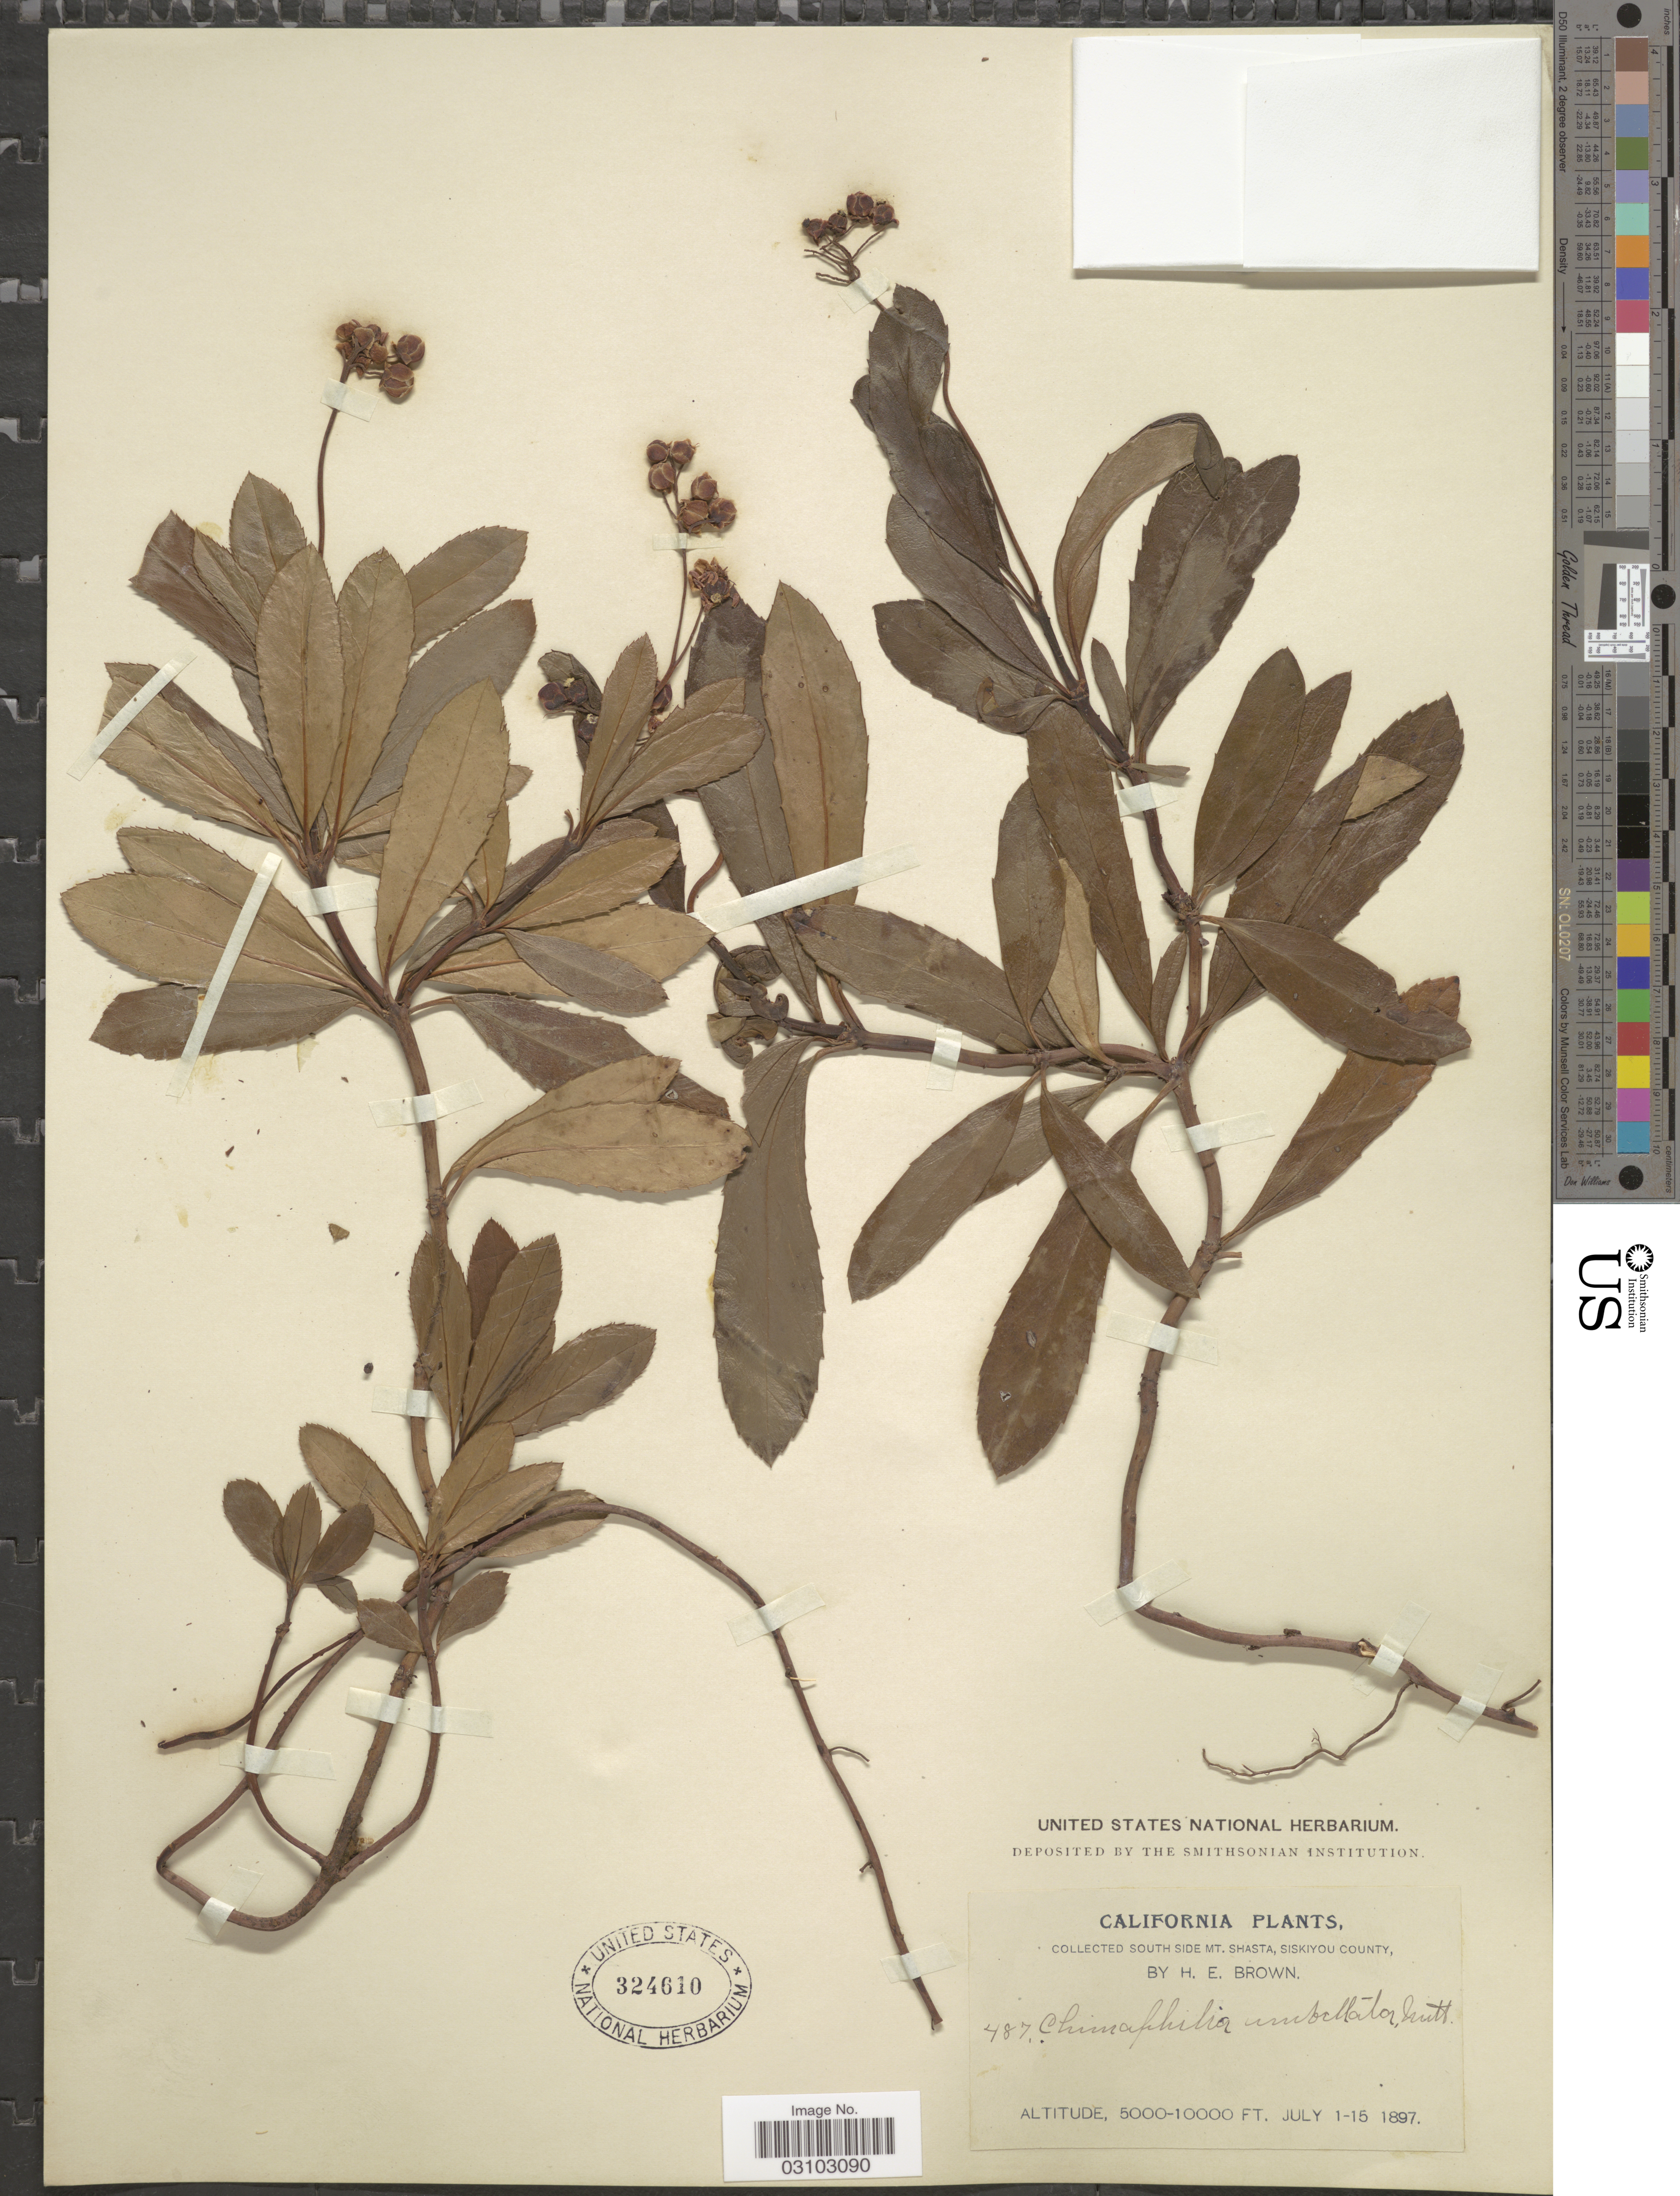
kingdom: Plantae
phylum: Tracheophyta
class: Magnoliopsida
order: Ericales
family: Ericaceae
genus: Chimaphila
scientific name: Chimaphila umbellata var. occidentalis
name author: (Rydb.) S.F. Blake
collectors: H. E. Brown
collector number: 487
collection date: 1897-07-01/1897-07-15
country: United States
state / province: California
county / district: Siskiyou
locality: South side Mt. Shasta, Siskiyou County.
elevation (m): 1524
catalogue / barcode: US 324610